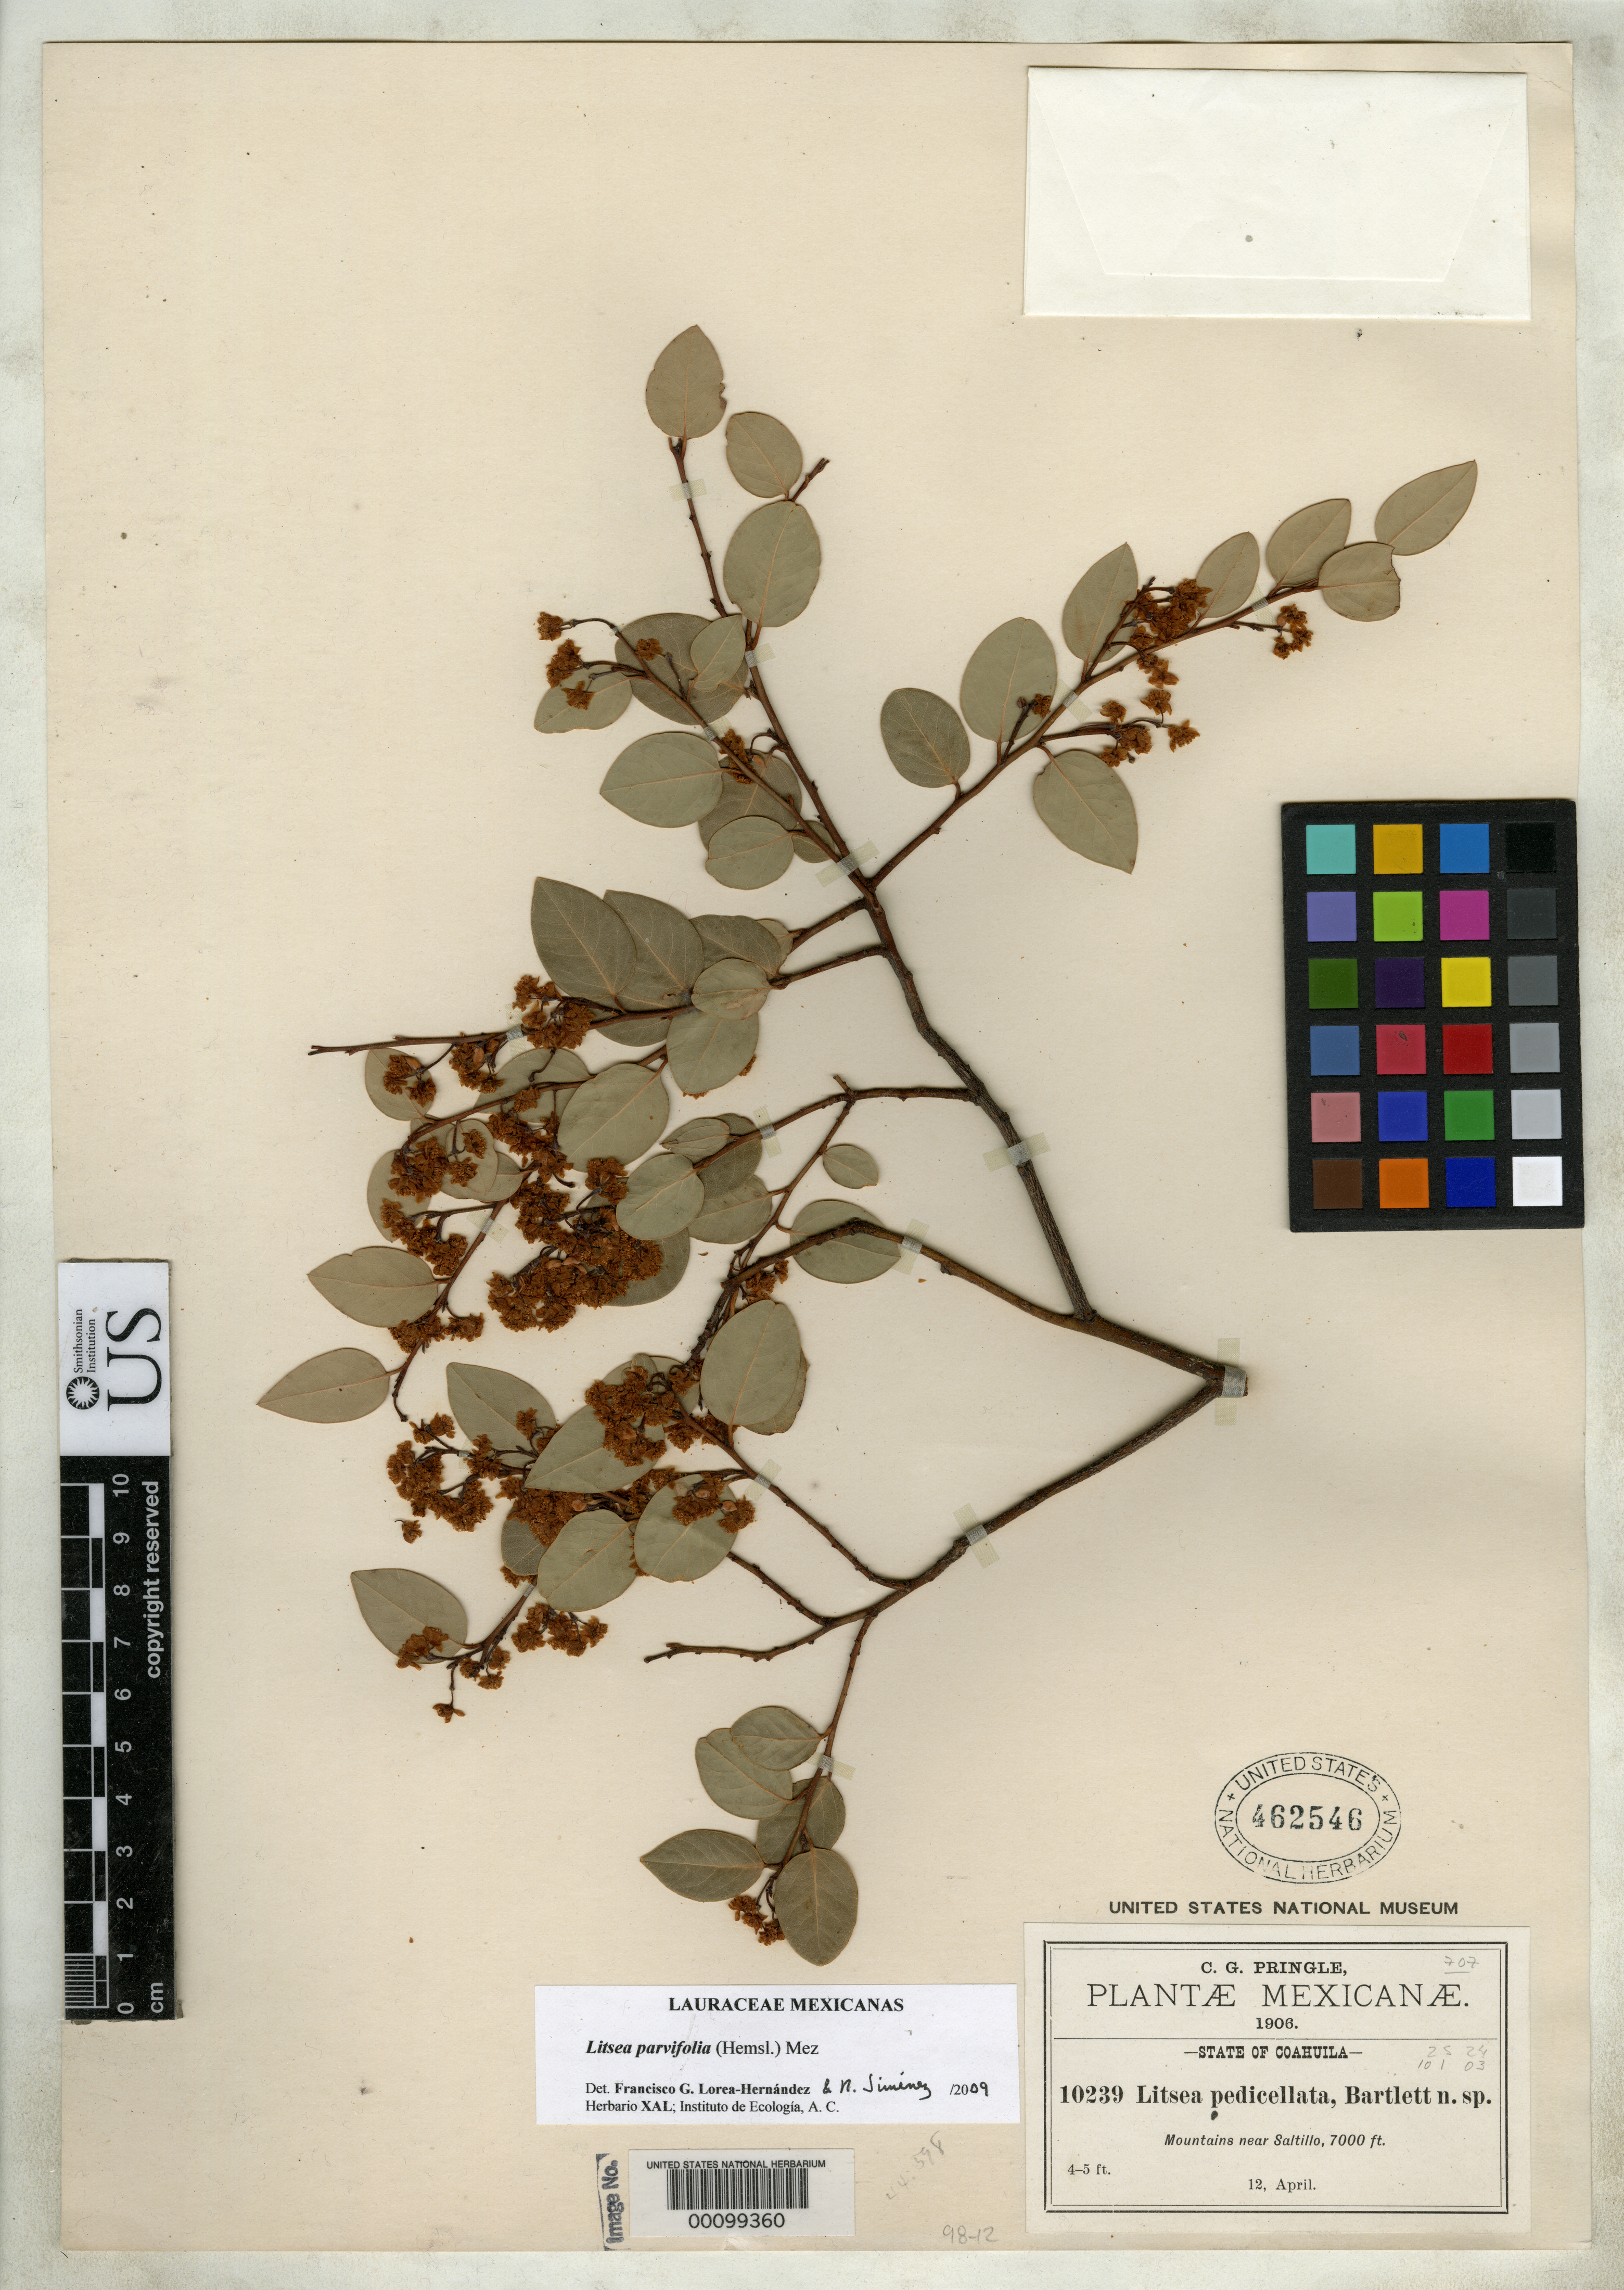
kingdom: Plantae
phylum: Tracheophyta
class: Magnoliopsida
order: Laurales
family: Lauraceae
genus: Litsea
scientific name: Litsea pedicellata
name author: Bartlett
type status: Isotype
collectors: C. G. Pringle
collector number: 10239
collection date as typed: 12 Apr 1906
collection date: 1906-04-12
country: Mexico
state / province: Coahuila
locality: Mountains near Saltillo.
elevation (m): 2134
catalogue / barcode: US 462546